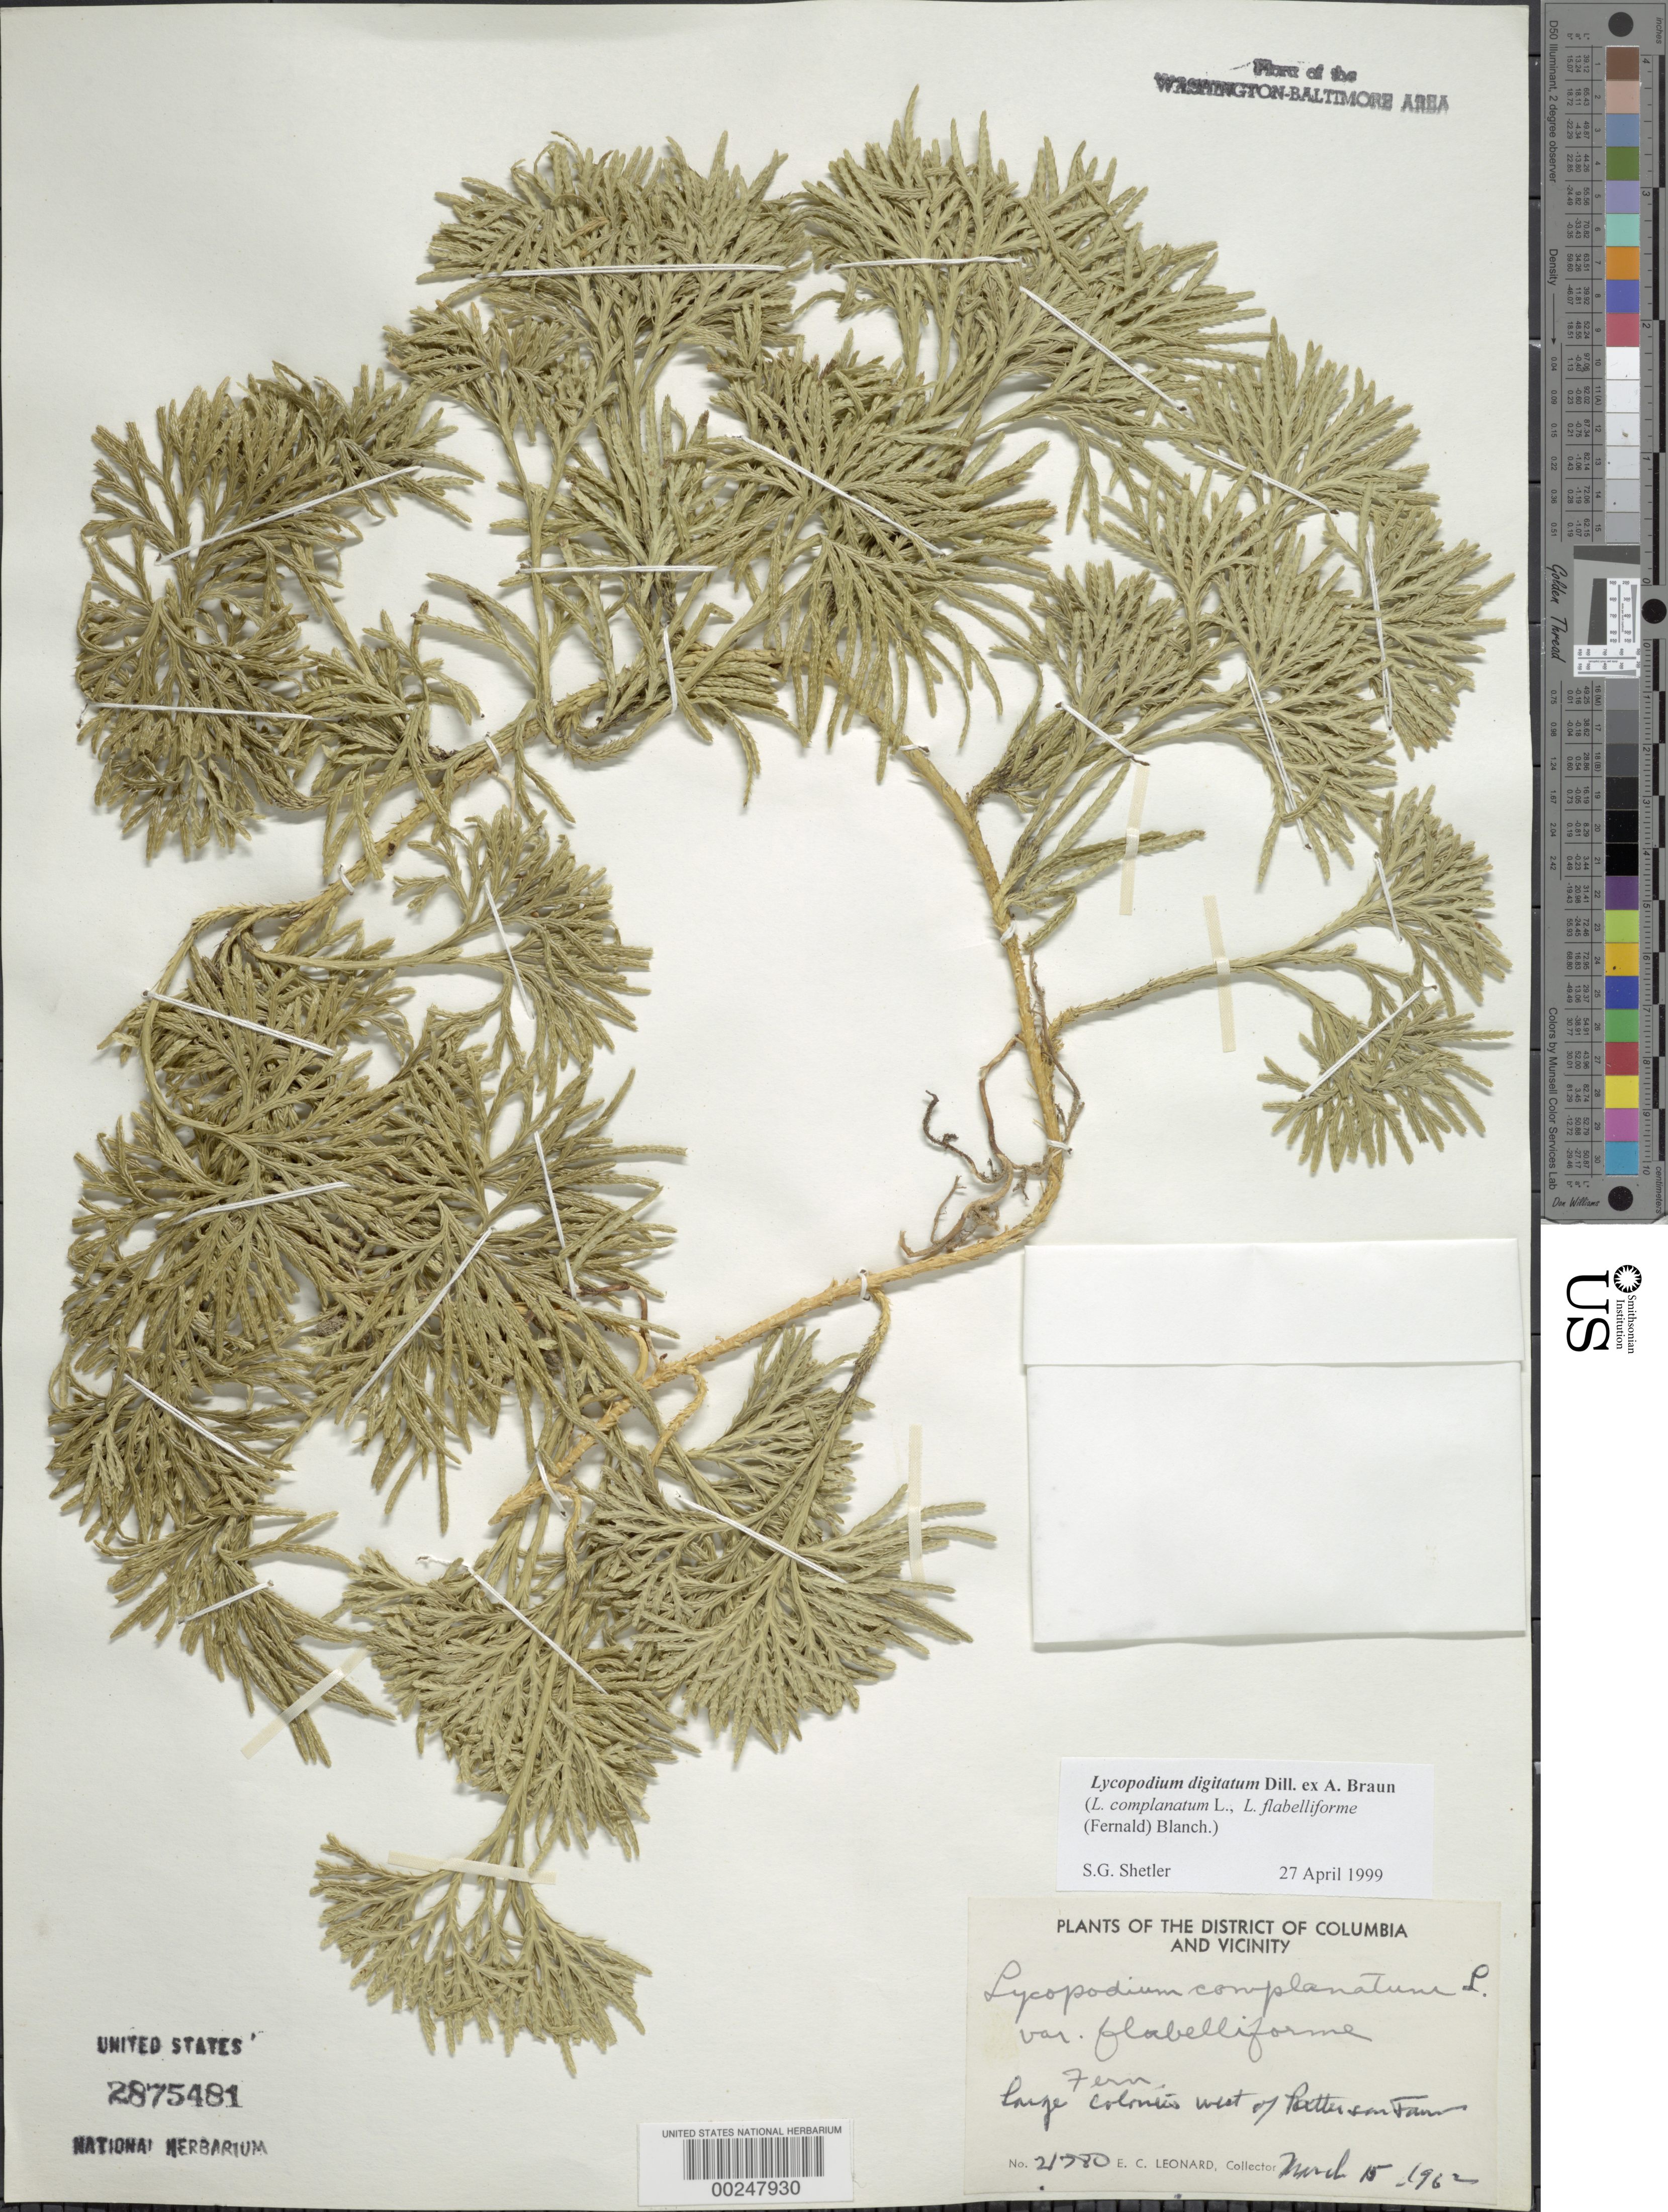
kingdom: Plantae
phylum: Tracheophyta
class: Lycopodiopsida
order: Lycopodiales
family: Lycopodiaceae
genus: Diphasiastrum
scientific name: Diphasiastrum digitatum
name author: (Dill. ex A. Braun) Holub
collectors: E. C. Leonard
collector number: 21780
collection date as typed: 15 Mar 1962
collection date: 1962-03-15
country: United States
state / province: District of Columbia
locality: West of Patterson Farm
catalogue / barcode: US 2875481